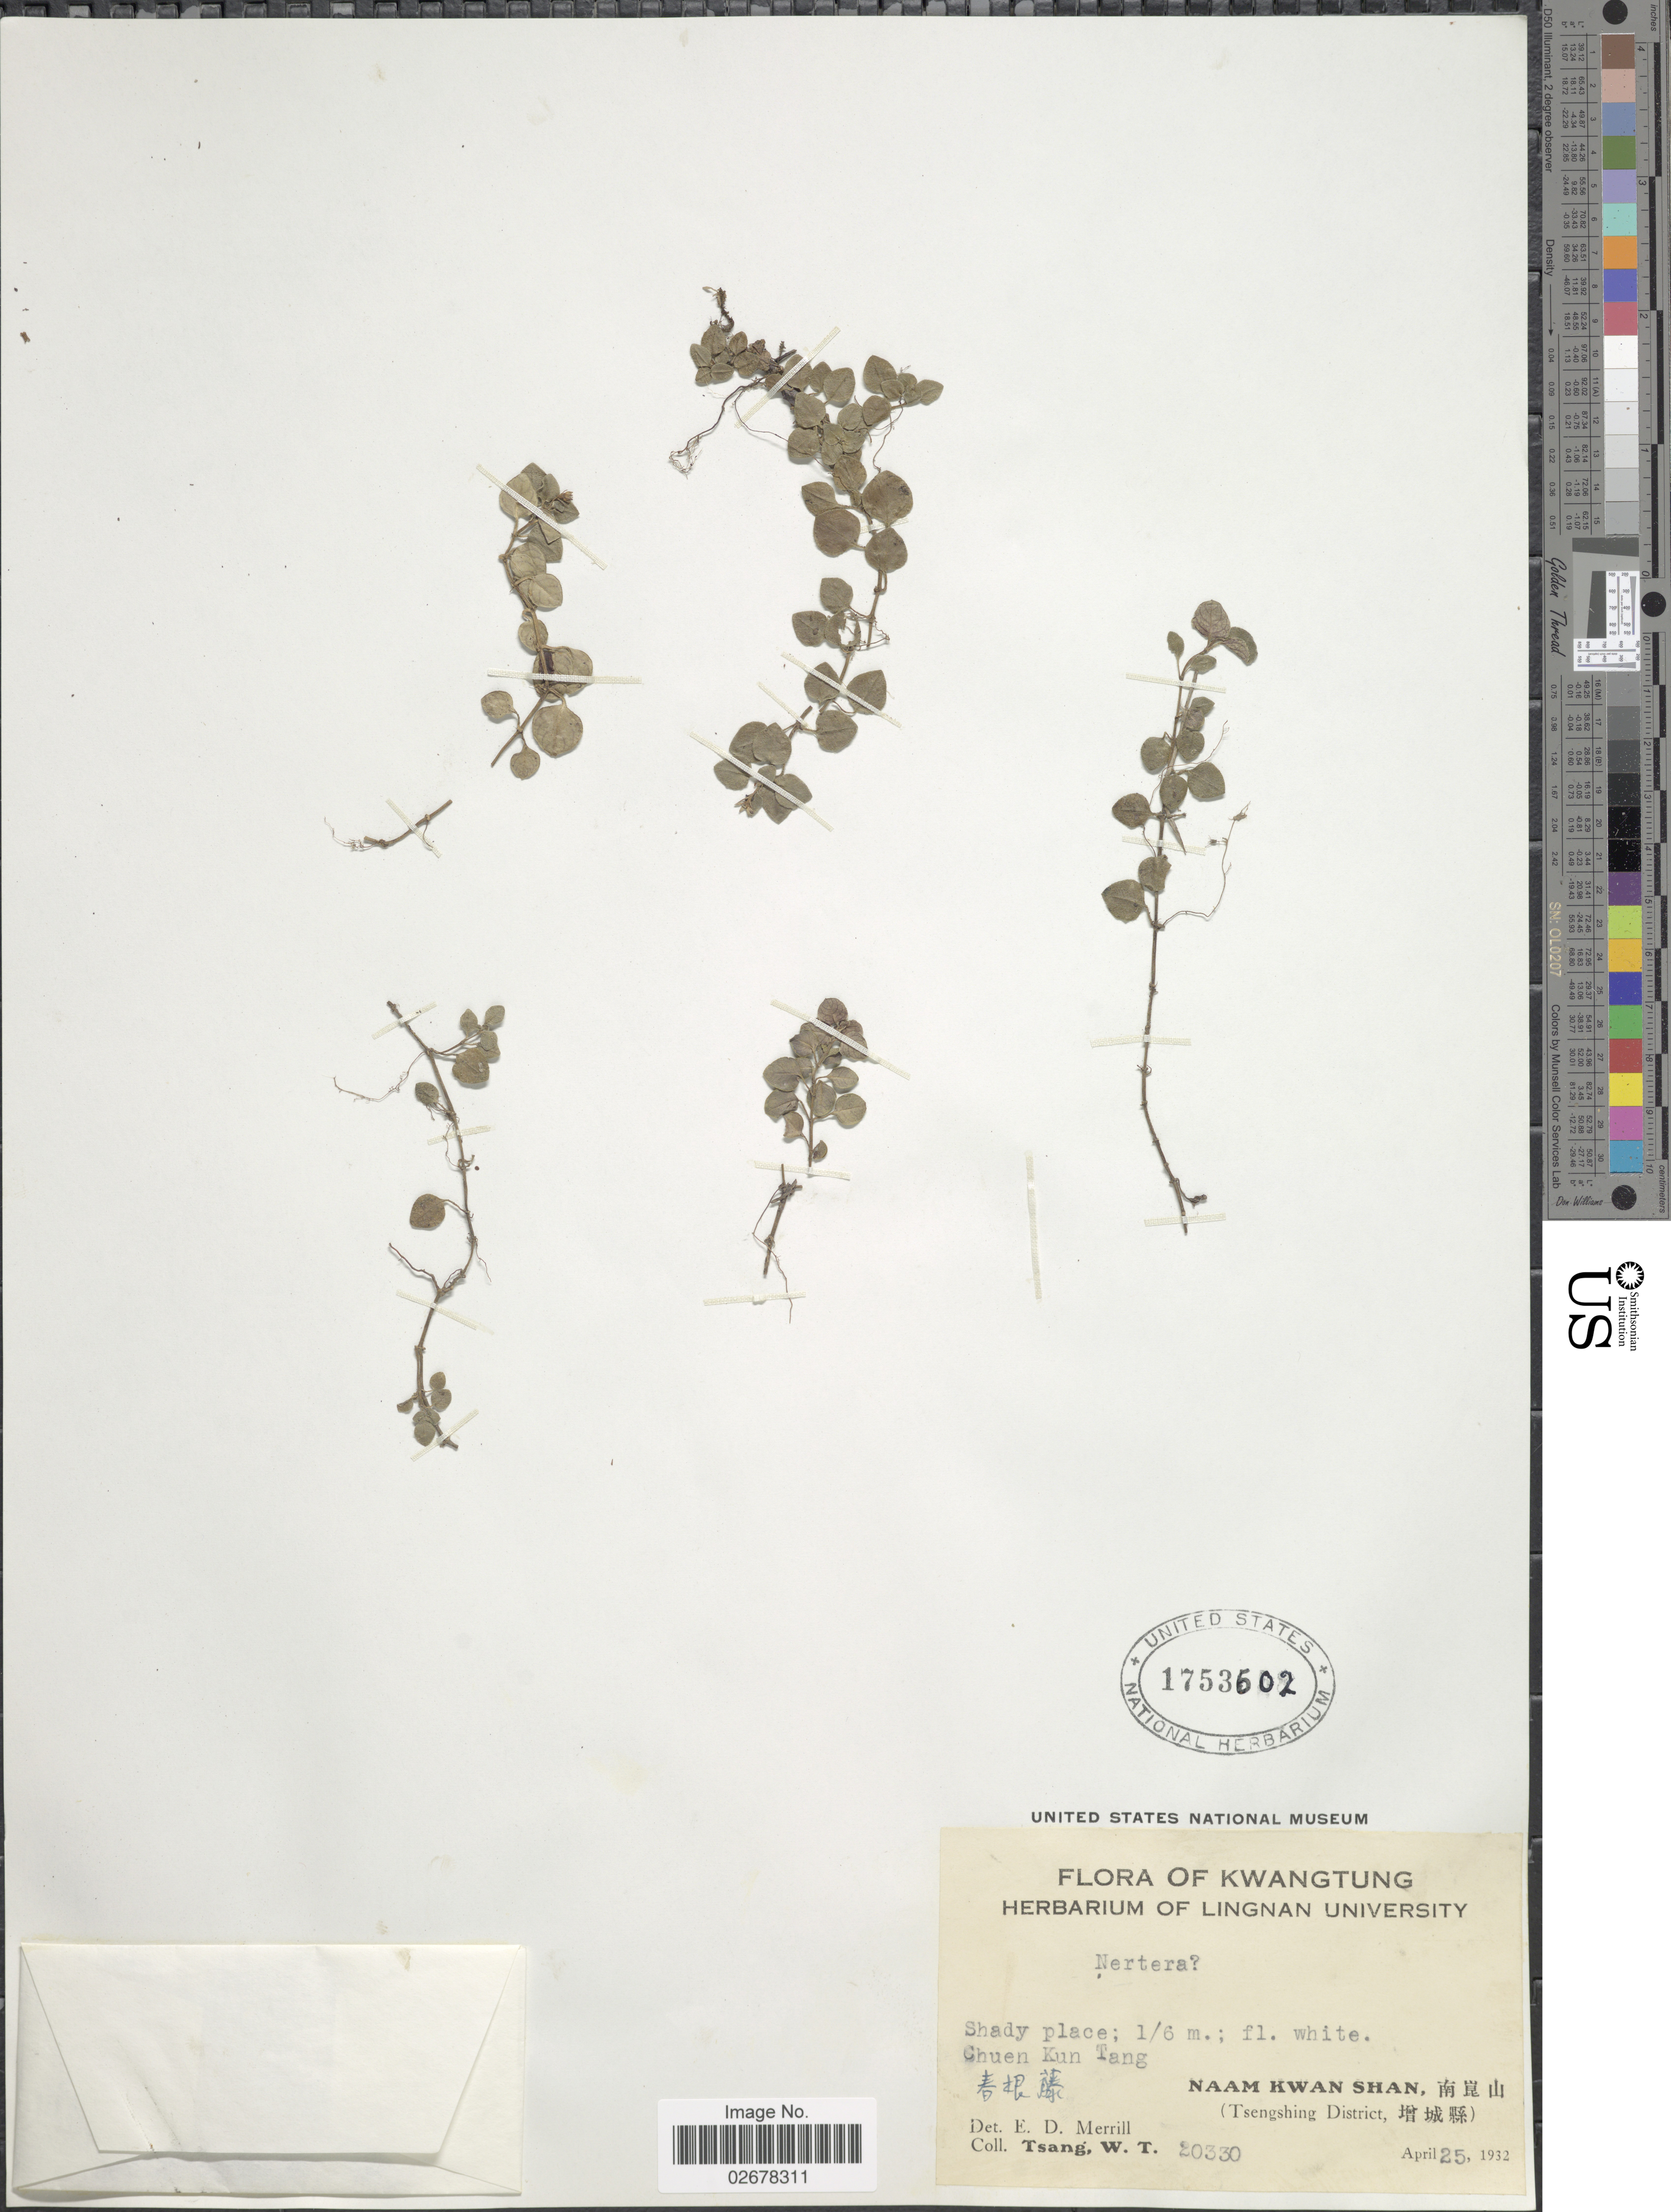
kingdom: Plantae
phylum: Tracheophyta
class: Magnoliopsida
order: Gentianales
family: Rubiaceae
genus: Nertera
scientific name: Nertera sp.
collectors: W. T. Tsang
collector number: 20330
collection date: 1932-04-25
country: China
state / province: Guangdong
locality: Kwangtung, Chuen Kun Tang, Naam Kwan Shan (Tsengshing District).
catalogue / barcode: US 1753602